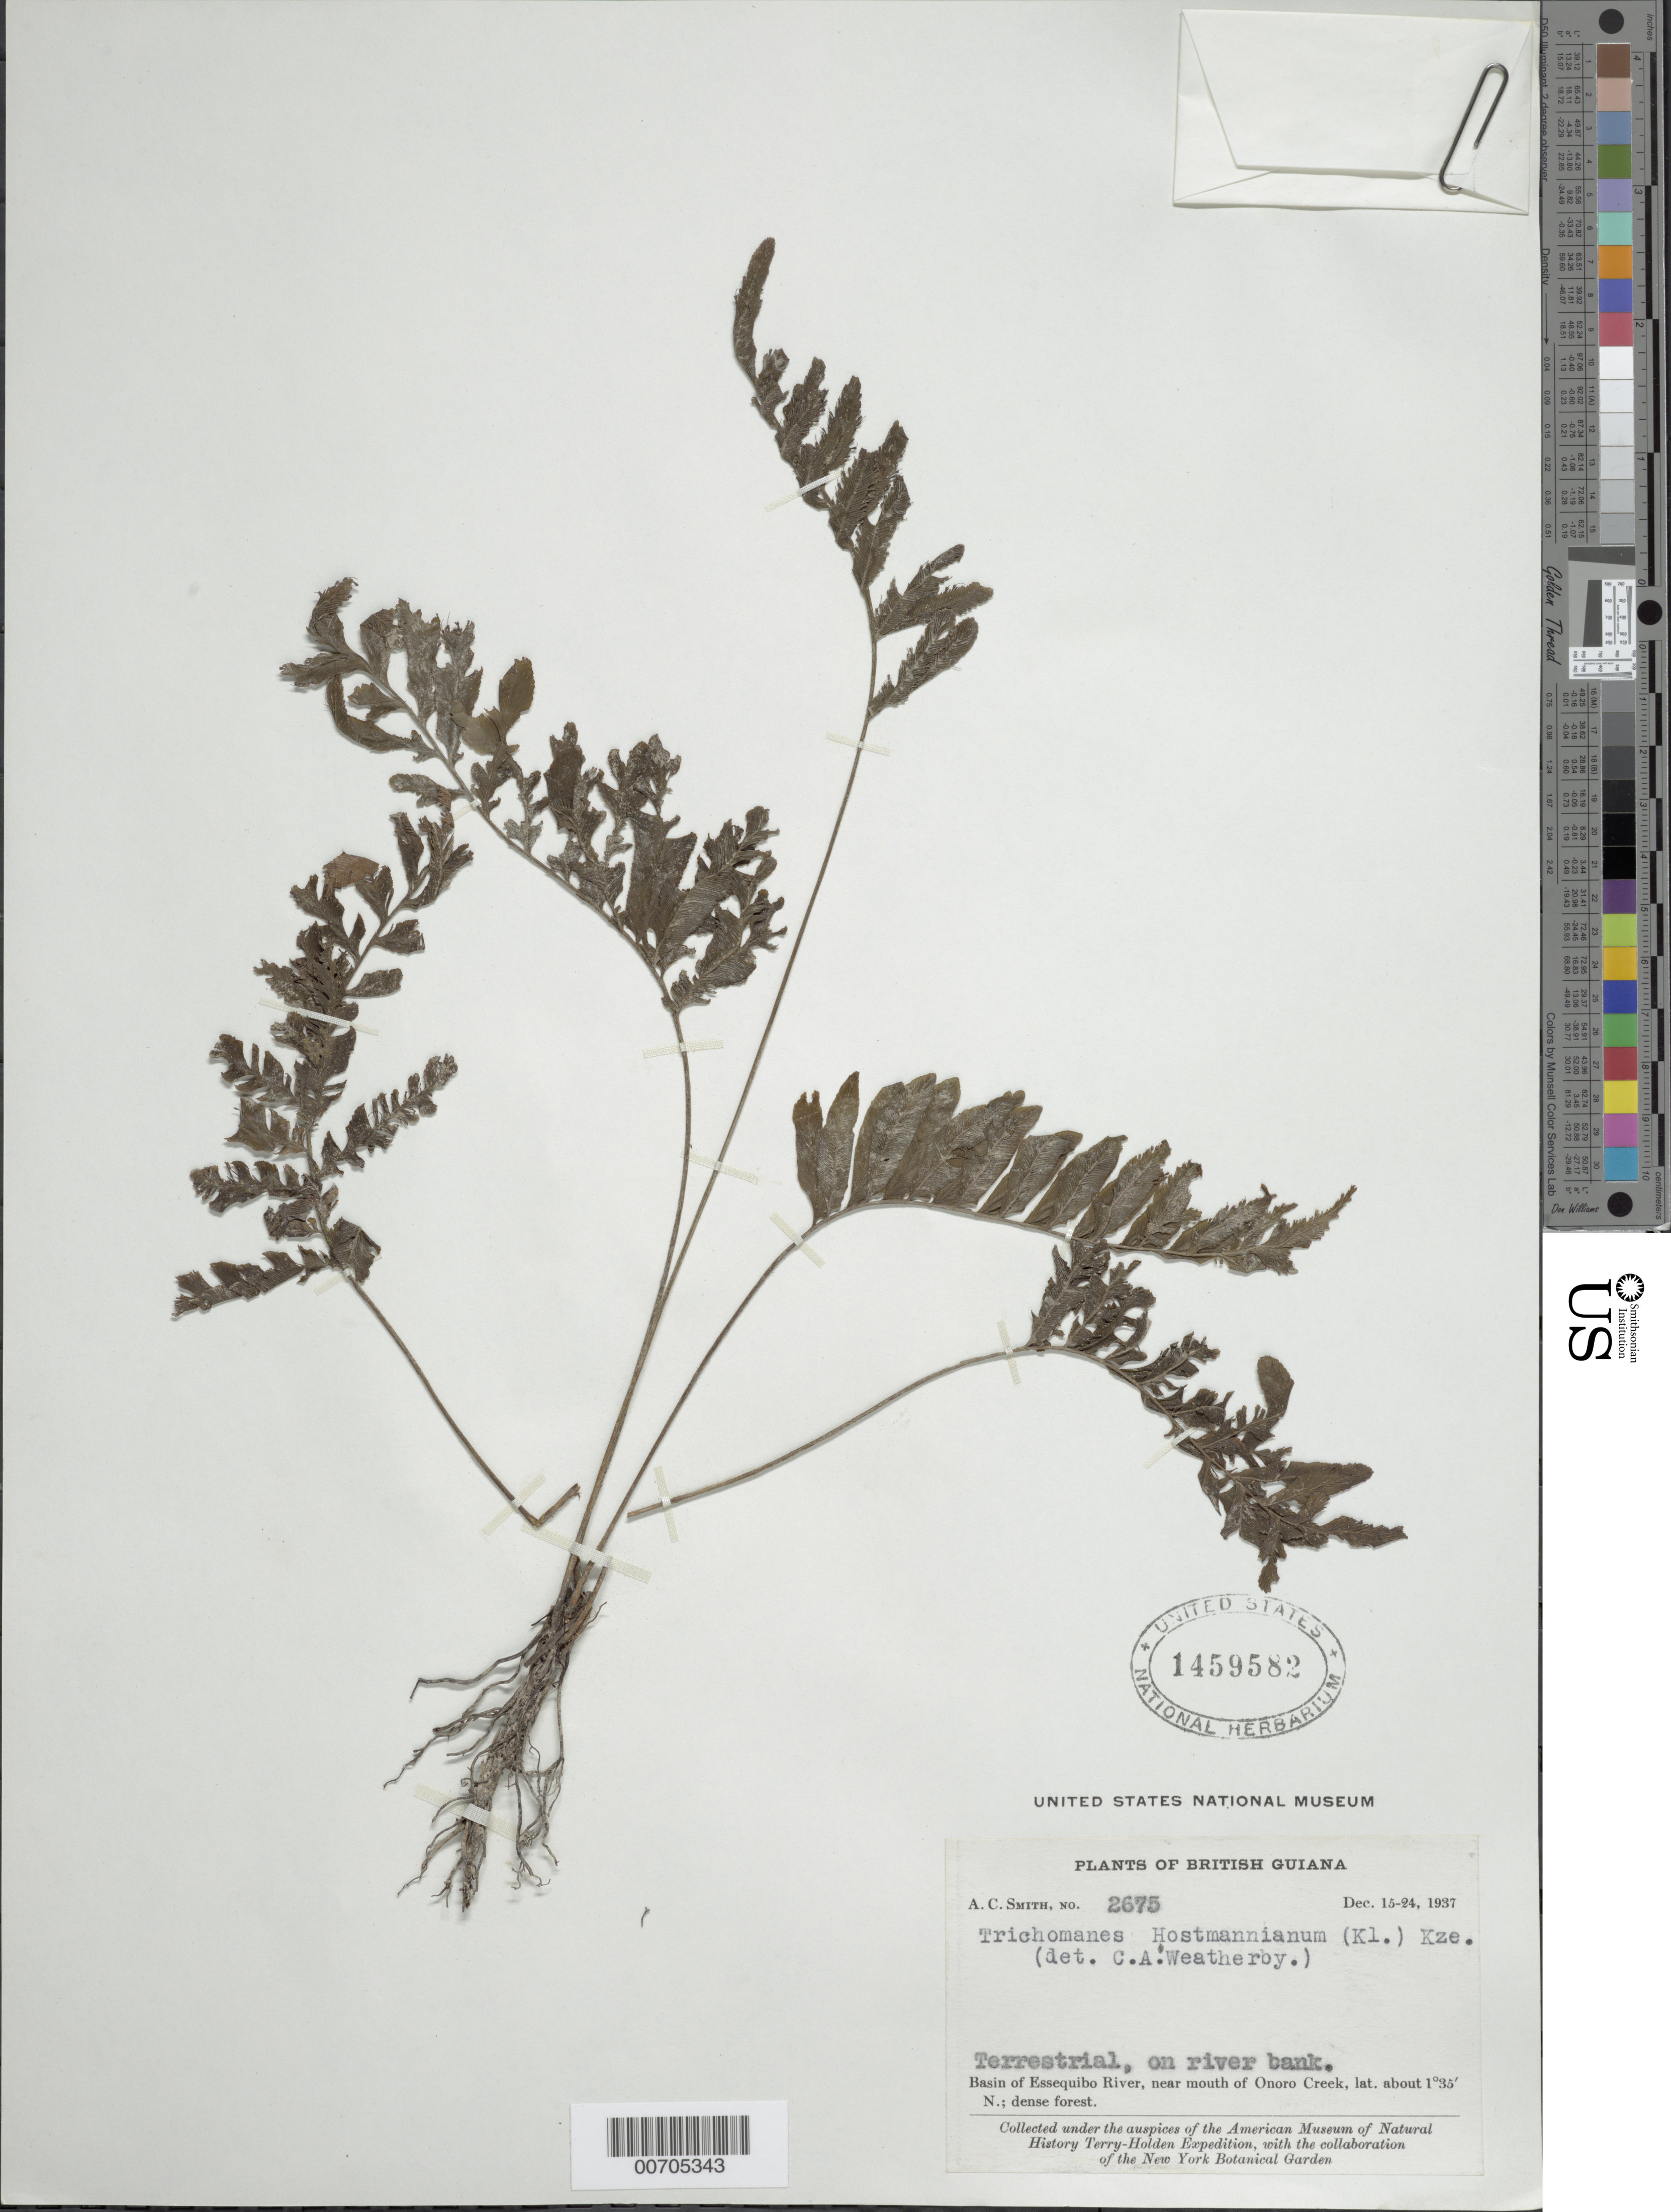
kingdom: Plantae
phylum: Tracheophyta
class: Polypodiopsida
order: Hymenophyllales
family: Hymenophyllaceae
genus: Trichomanes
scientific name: Trichomanes hostmannianum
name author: (Klotzsch) Kunze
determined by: Weatherby, C. A.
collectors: A. C. Smith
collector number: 2675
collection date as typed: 15-Dec-37 to 24-Dec-37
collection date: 1937-12-15/1937-12-24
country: Guyana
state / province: U. Takutu-U. Essequibo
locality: Onoro Creek (near mouth), Essequibo River basin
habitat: Riverbank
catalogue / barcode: US 1459582